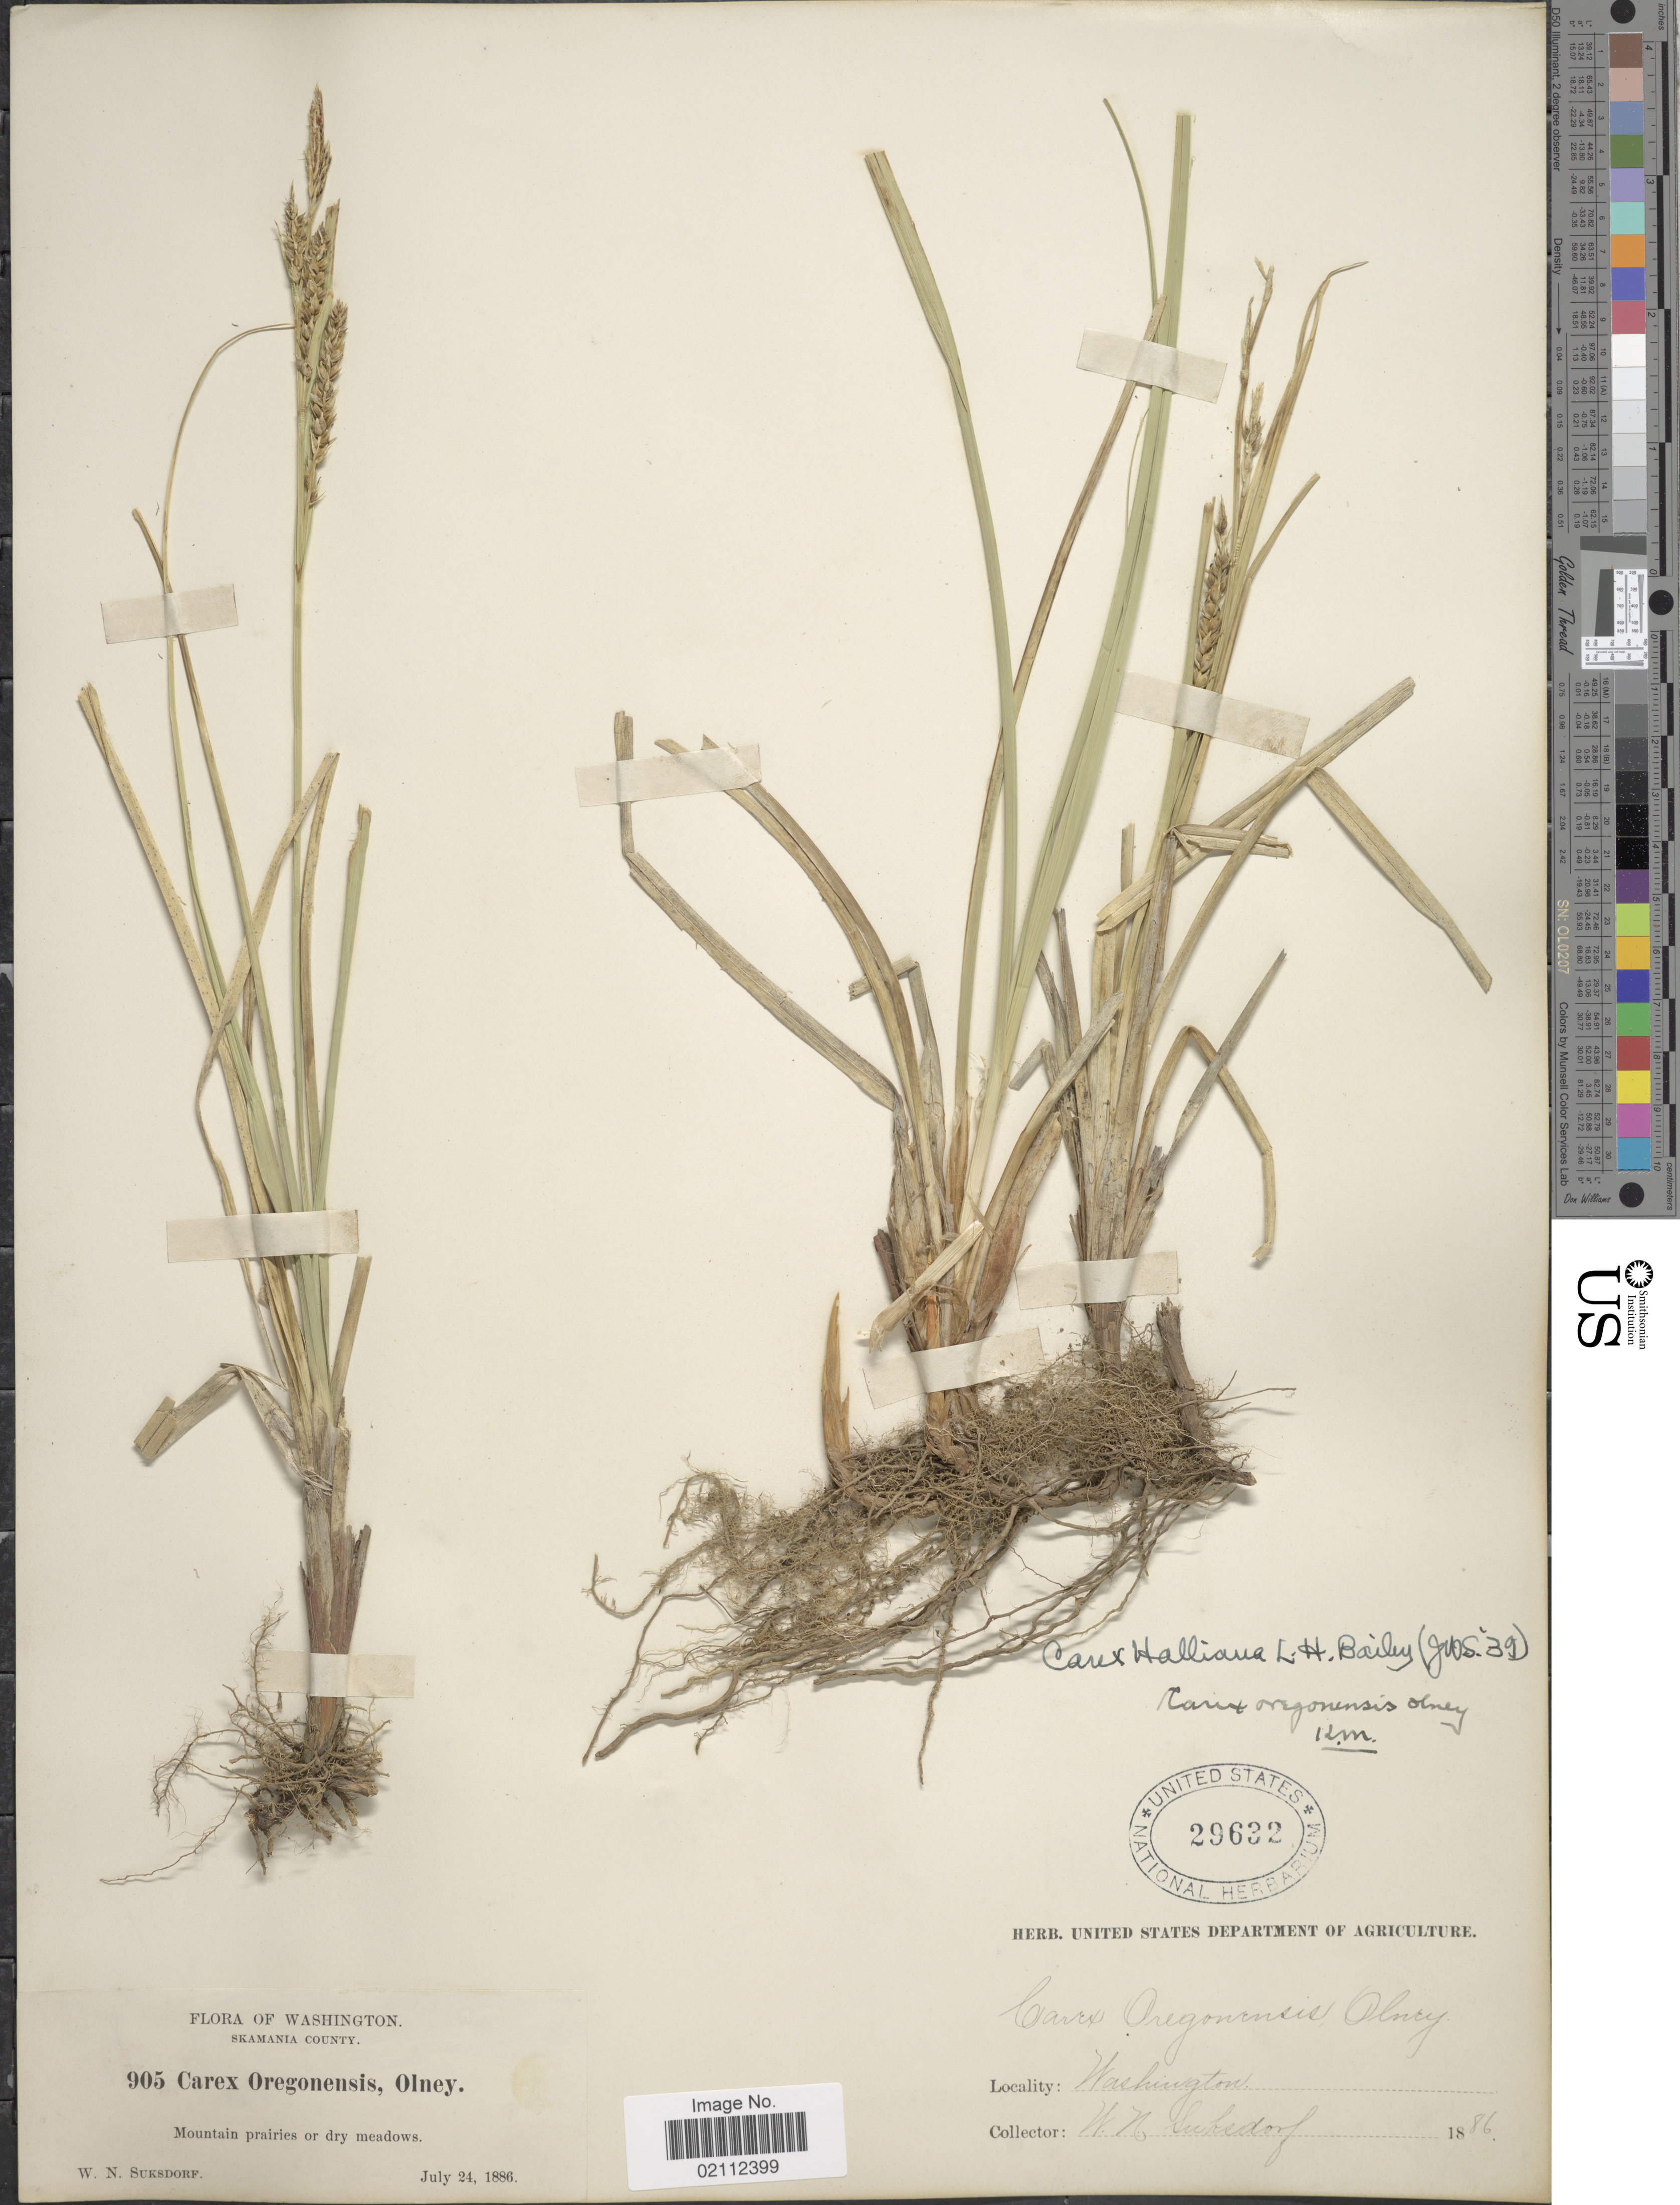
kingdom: Plantae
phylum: Tracheophyta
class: Liliopsida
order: Poales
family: Cyperaceae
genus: Carex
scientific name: Carex halliana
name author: L.H. Bailey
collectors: W. N. Suksdorf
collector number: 905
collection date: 1886-07-24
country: United States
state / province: Washington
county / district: Skamania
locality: Skamania County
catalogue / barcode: US 29632